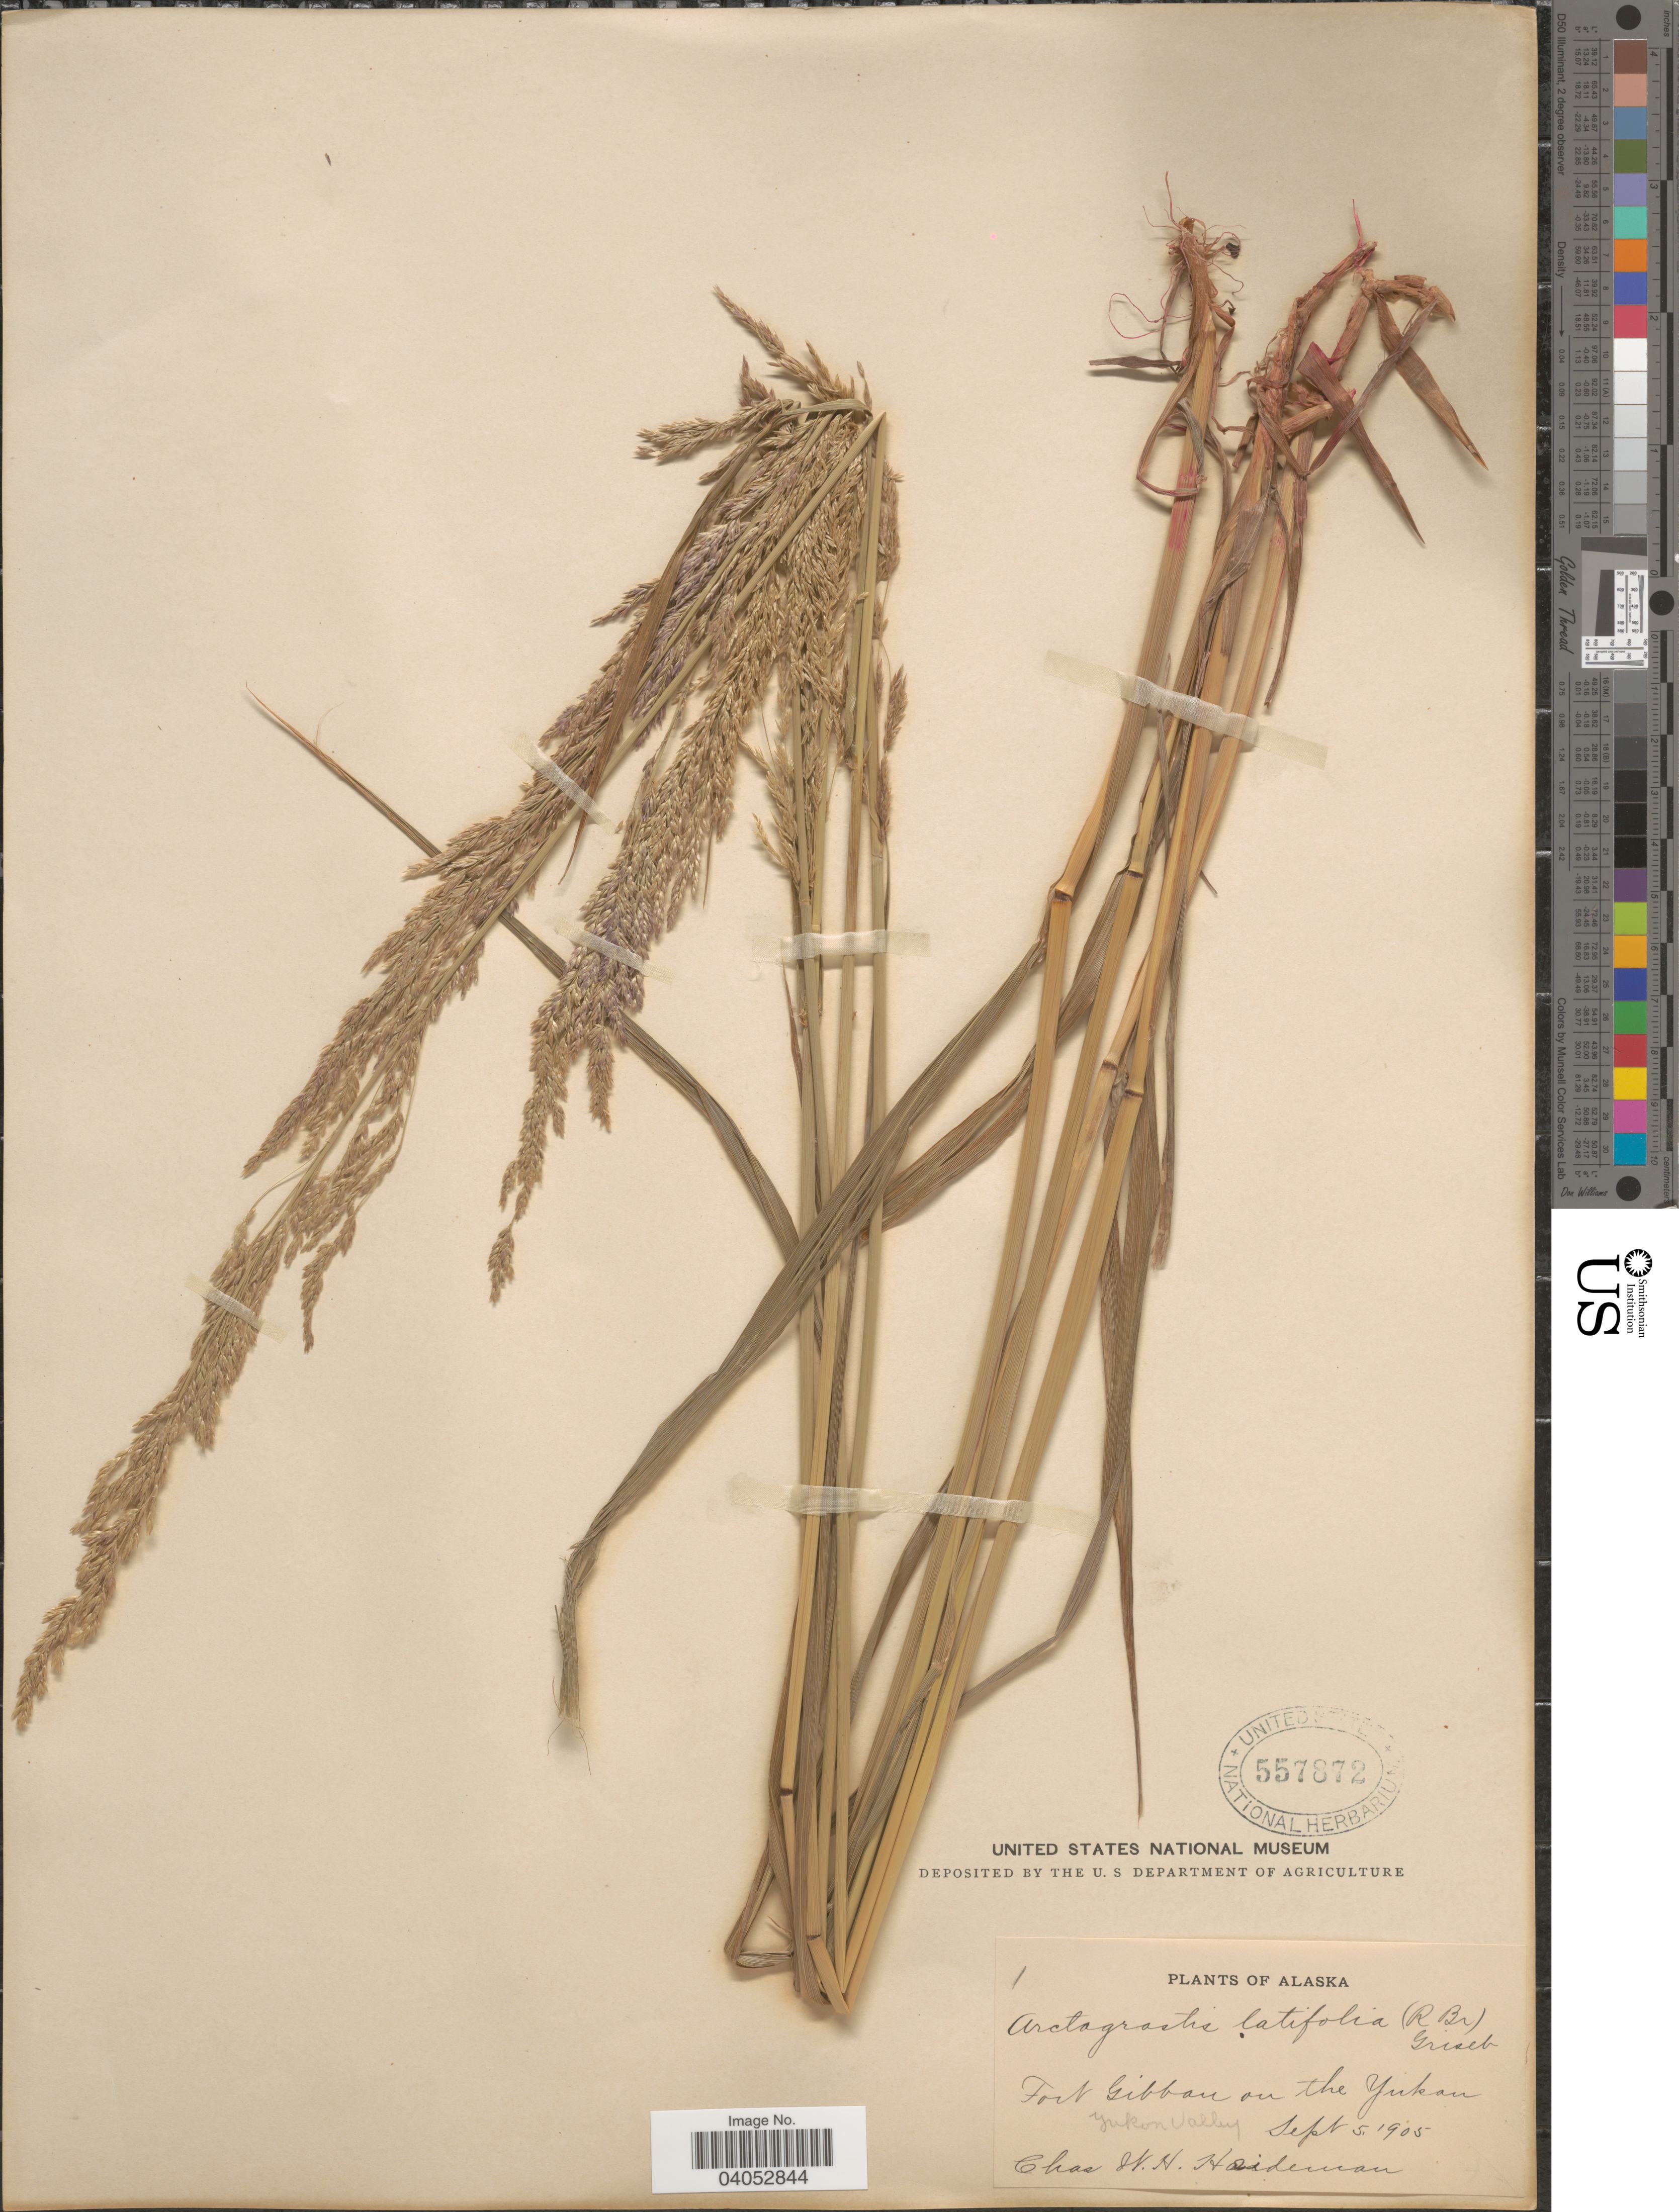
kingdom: Plantae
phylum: Tracheophyta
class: Liliopsida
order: Poales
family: Poaceae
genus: Arctagrostis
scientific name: Arctagrostis latifolia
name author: (R. Br.) Griseb.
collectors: C. Heideman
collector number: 1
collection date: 1905-09-05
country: United States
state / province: Alaska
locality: Fort Gibbon on the Yukon. Yukon Valley.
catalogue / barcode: US 557872